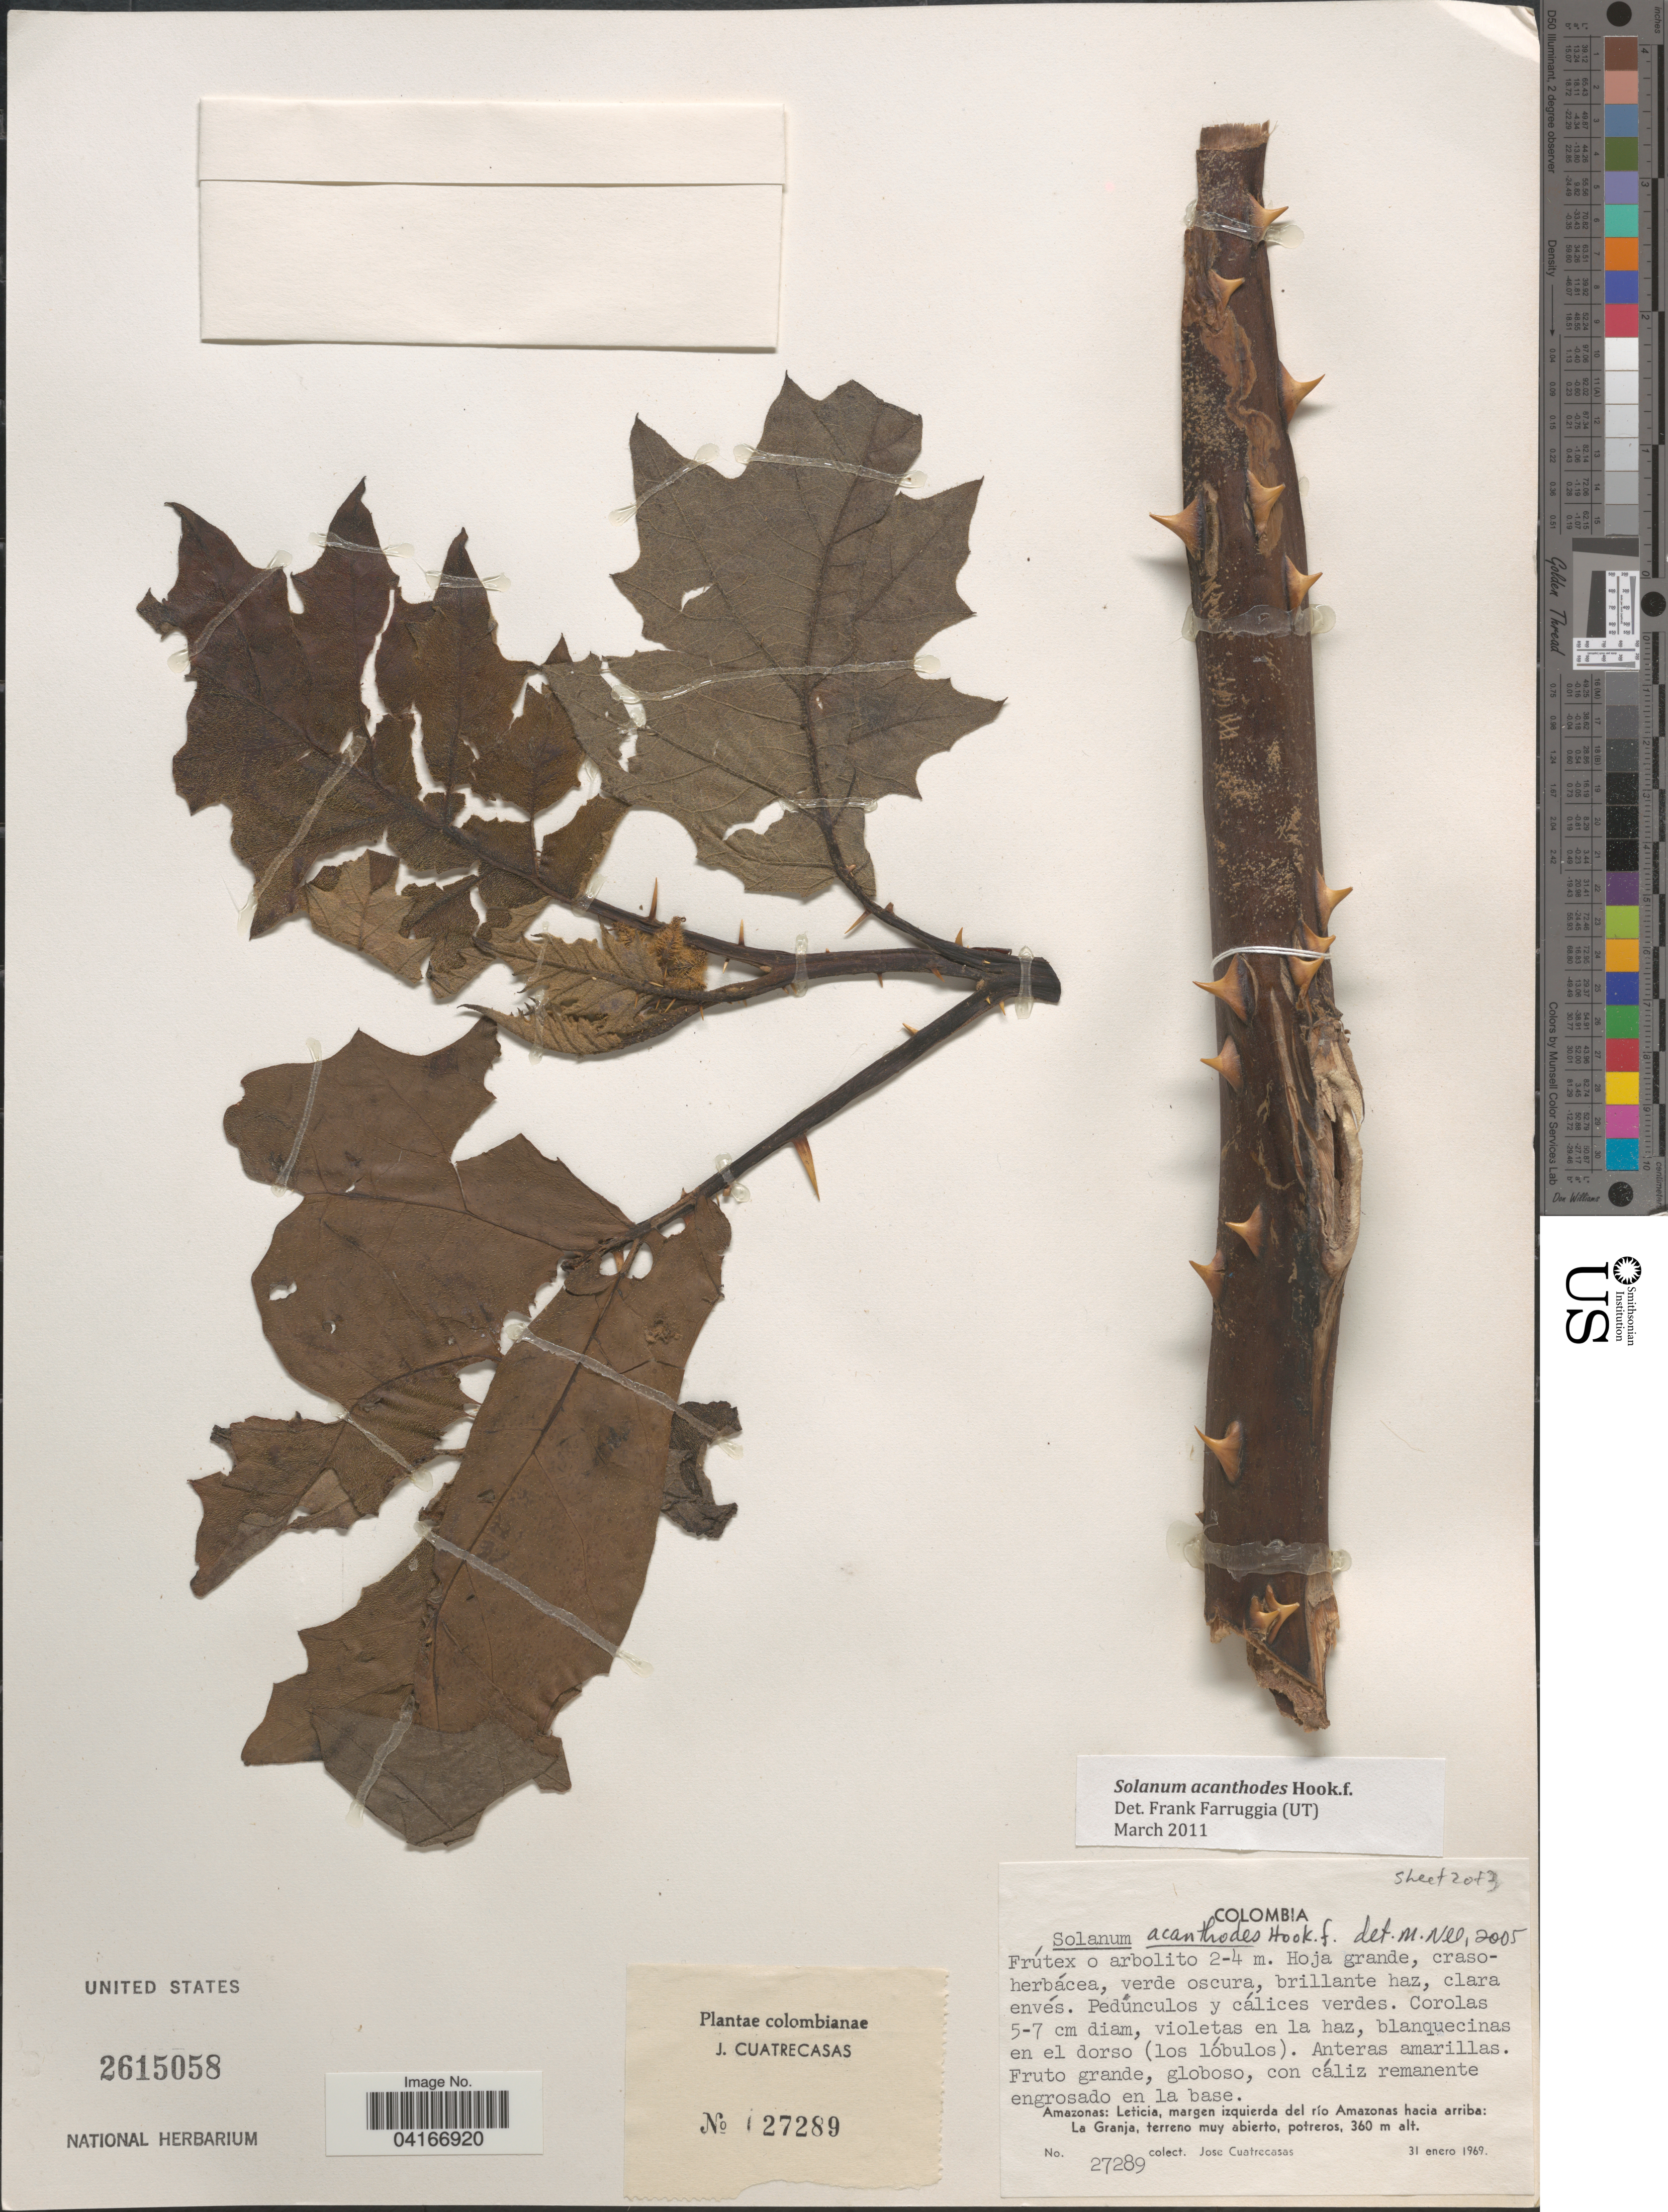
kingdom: Plantae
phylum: Tracheophyta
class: Magnoliopsida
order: Solanales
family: Solanaceae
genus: Solanum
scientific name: Solanum acanthodes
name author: Hook. f.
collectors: J. Cuatrecasas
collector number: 27289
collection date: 1969-01-31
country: Colombia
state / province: Amazônas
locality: Leticia, margen izquierda del río Amazonas hacia arriba: La Granja.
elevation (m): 360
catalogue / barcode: US 2615058